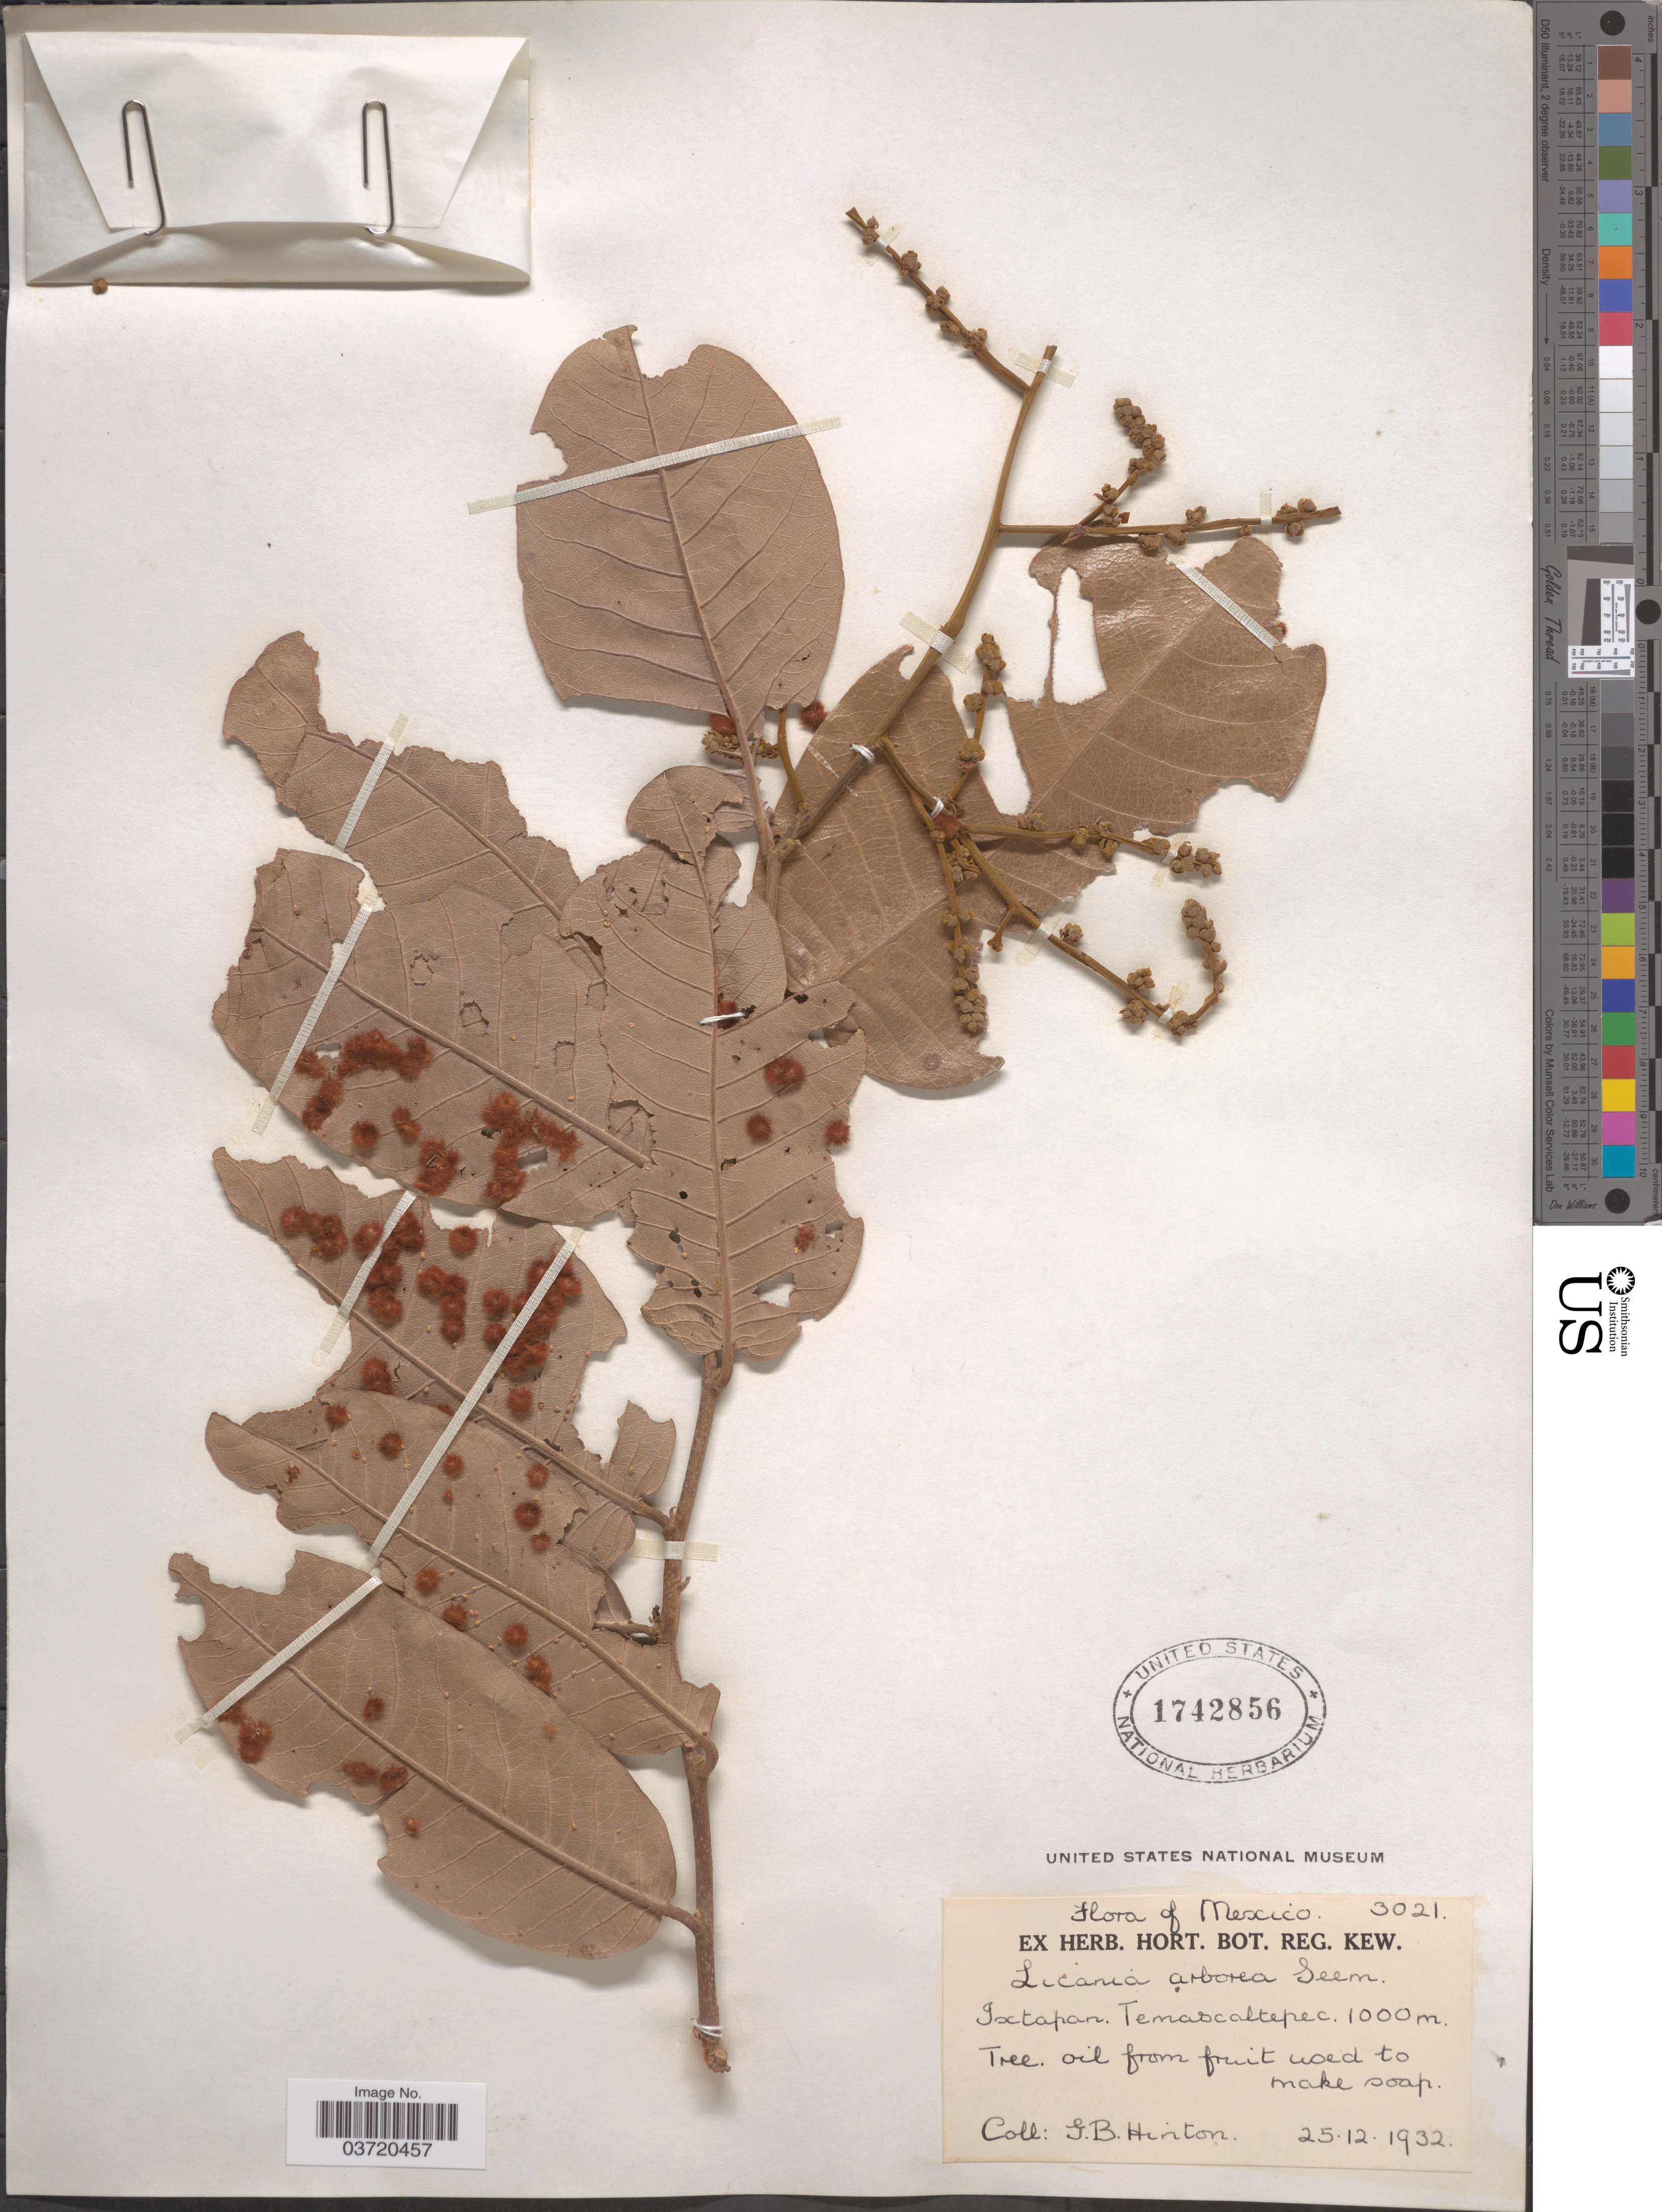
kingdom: Plantae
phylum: Tracheophyta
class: Magnoliopsida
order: Malpighiales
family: Chrysobalanaceae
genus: Microdesmia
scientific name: Microdesmia arborea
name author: (Seem.) Sothers & Prance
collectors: G. B. Hinton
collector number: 3021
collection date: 1932-12-25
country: Mexico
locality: Ixtapan. Temascaltepec.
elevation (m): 1000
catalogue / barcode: US 1742856